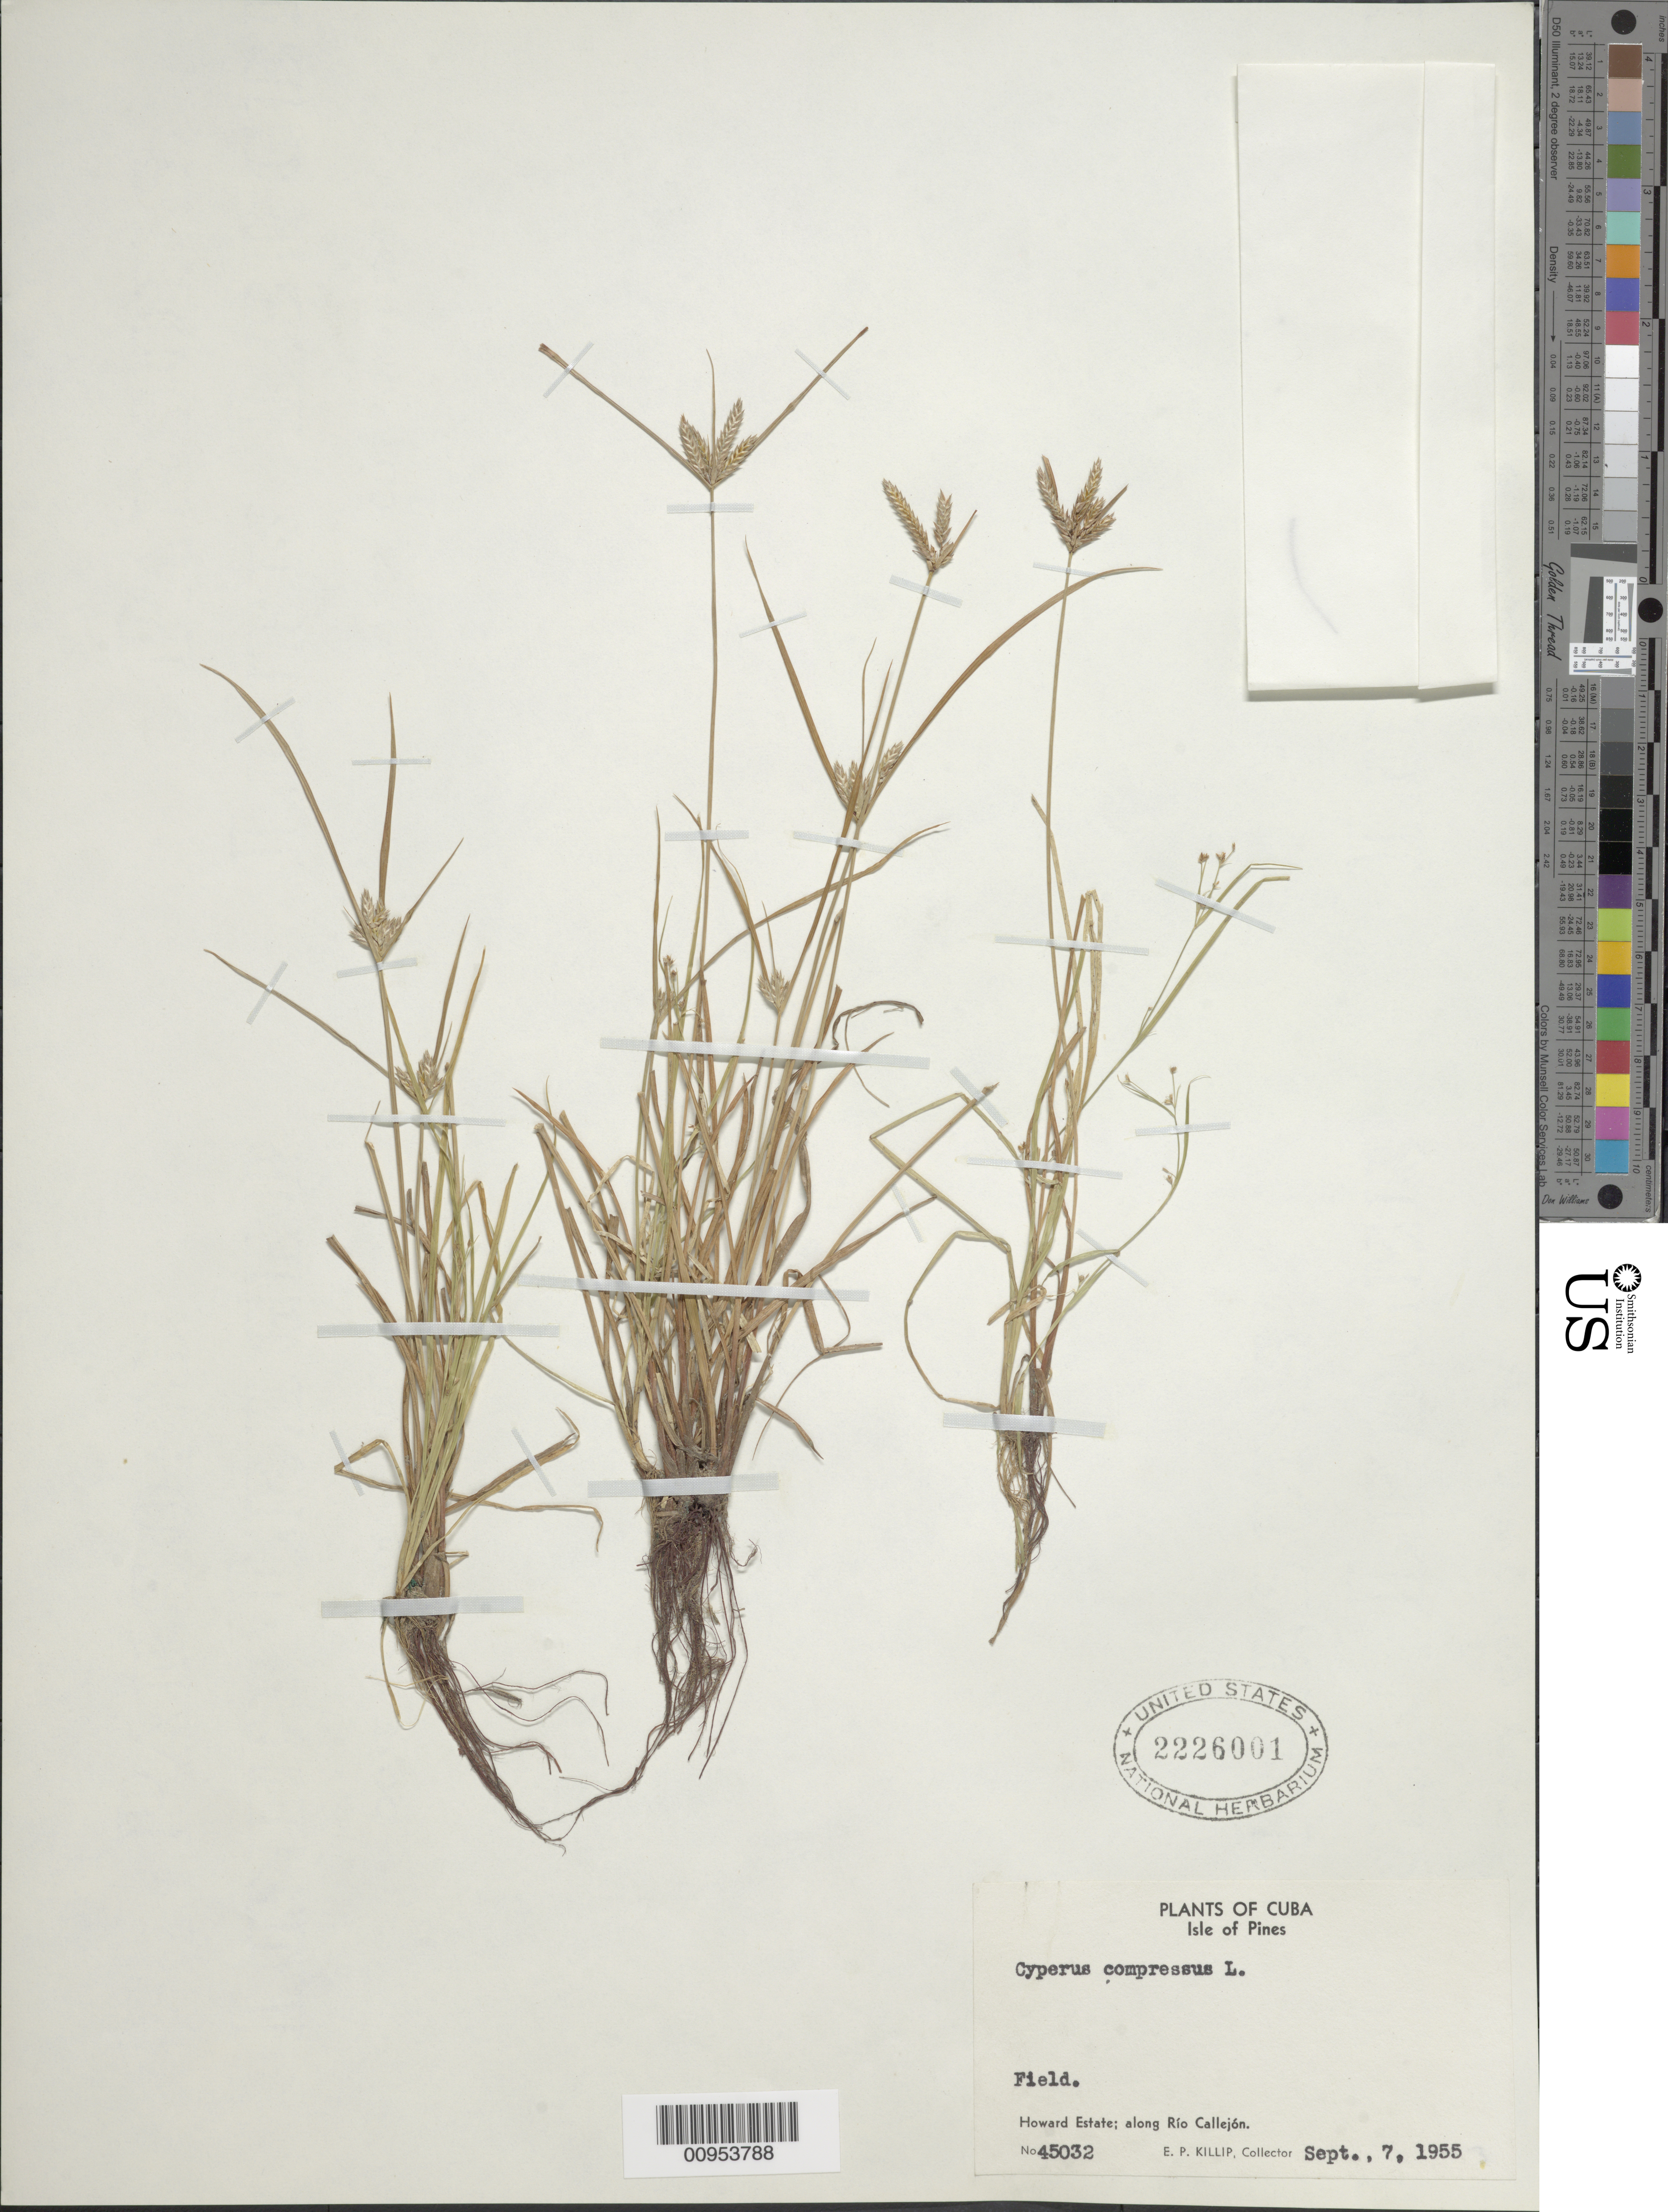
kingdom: Plantae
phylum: Tracheophyta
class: Liliopsida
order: Poales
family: Cyperaceae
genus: Cyperus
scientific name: Cyperus compressus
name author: L.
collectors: E. P. Killip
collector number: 45032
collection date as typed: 07 Sep 1955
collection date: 1955-09-07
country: Cuba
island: Isla de la Juventud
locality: field, Howard Estate, along Río Callejón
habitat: Field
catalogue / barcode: US 2226001